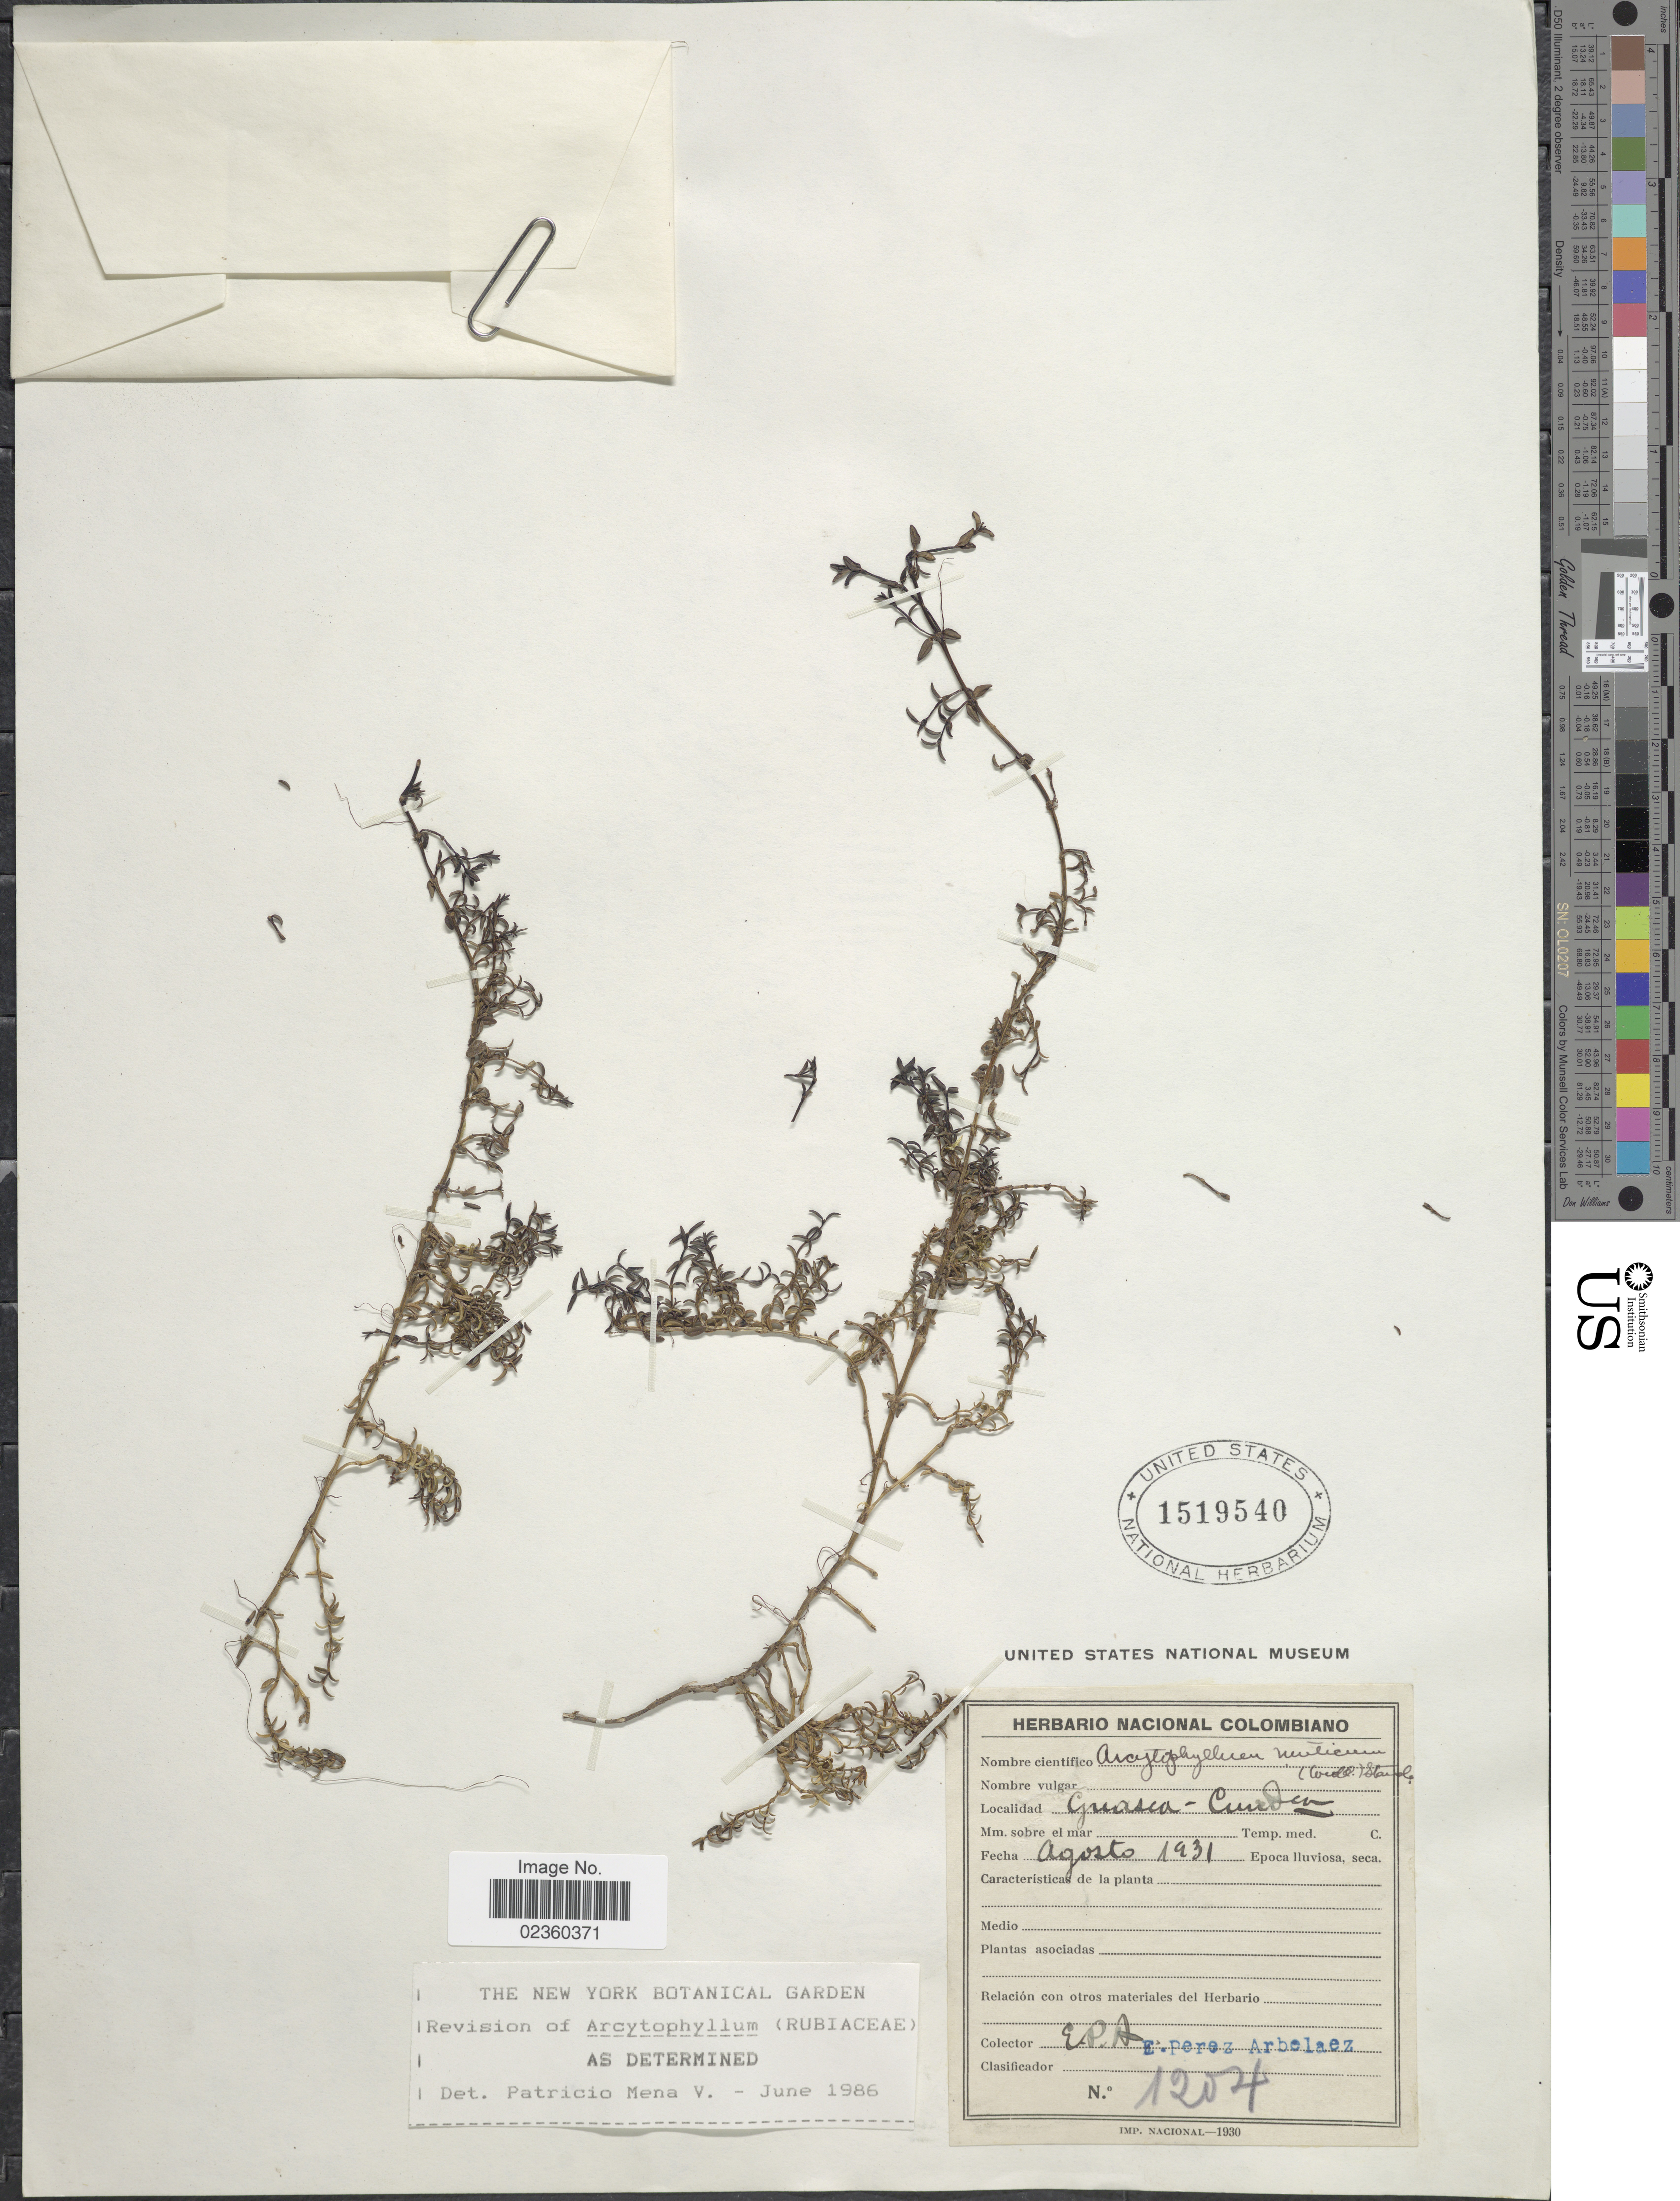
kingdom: Plantae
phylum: Tracheophyta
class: Magnoliopsida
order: Gentianales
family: Rubiaceae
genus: Arcytophyllum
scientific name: Arcytophyllum muticum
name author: (Wedd.) Standl.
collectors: E. Pérez Arbeláez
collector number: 1204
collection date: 1931-08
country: Colombia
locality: Guasca - Cundca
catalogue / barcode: US 1519540